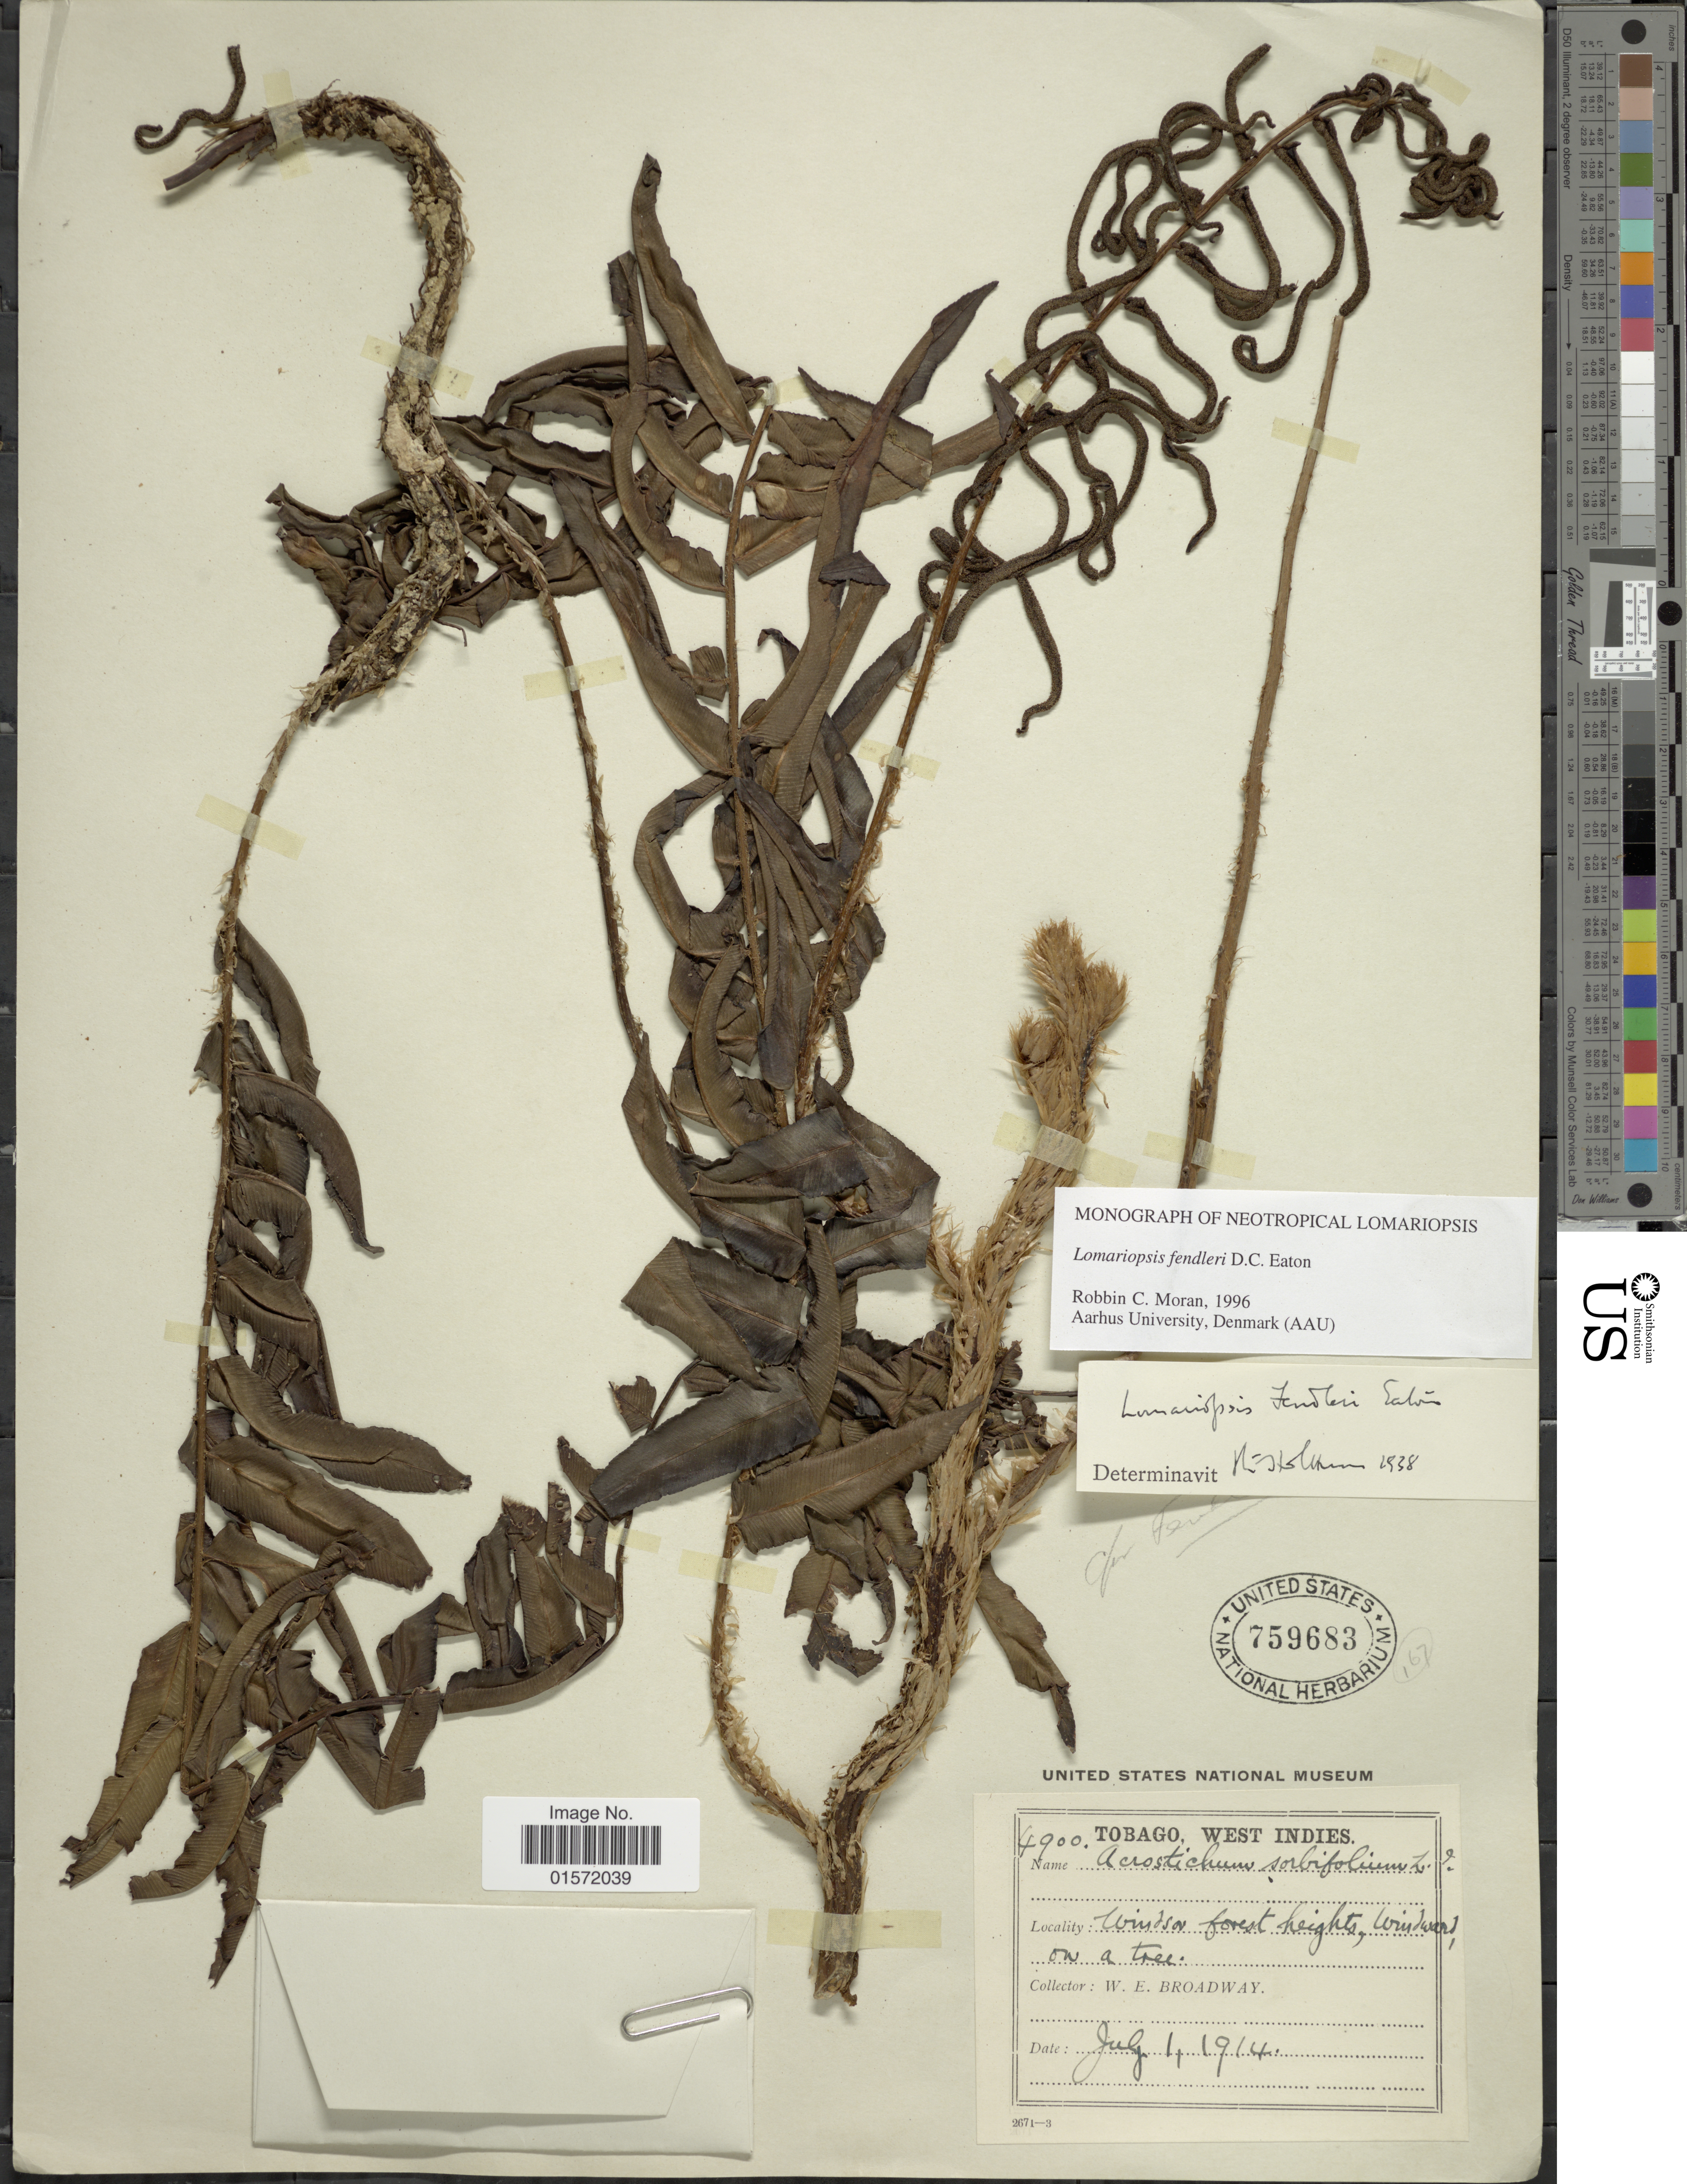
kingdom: Plantae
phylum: Tracheophyta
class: Polypodiopsida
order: Polypodiales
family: Lomariopsidaceae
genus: Lomariopsis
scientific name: Lomariopsis fendleri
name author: D.C. Eaton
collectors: W. E. Broadway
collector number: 4900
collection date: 1914-07-01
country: Trinidad and Tobago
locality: Tobago, West Indies, Windsor forest heights, windward on a tree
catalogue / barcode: US 759683